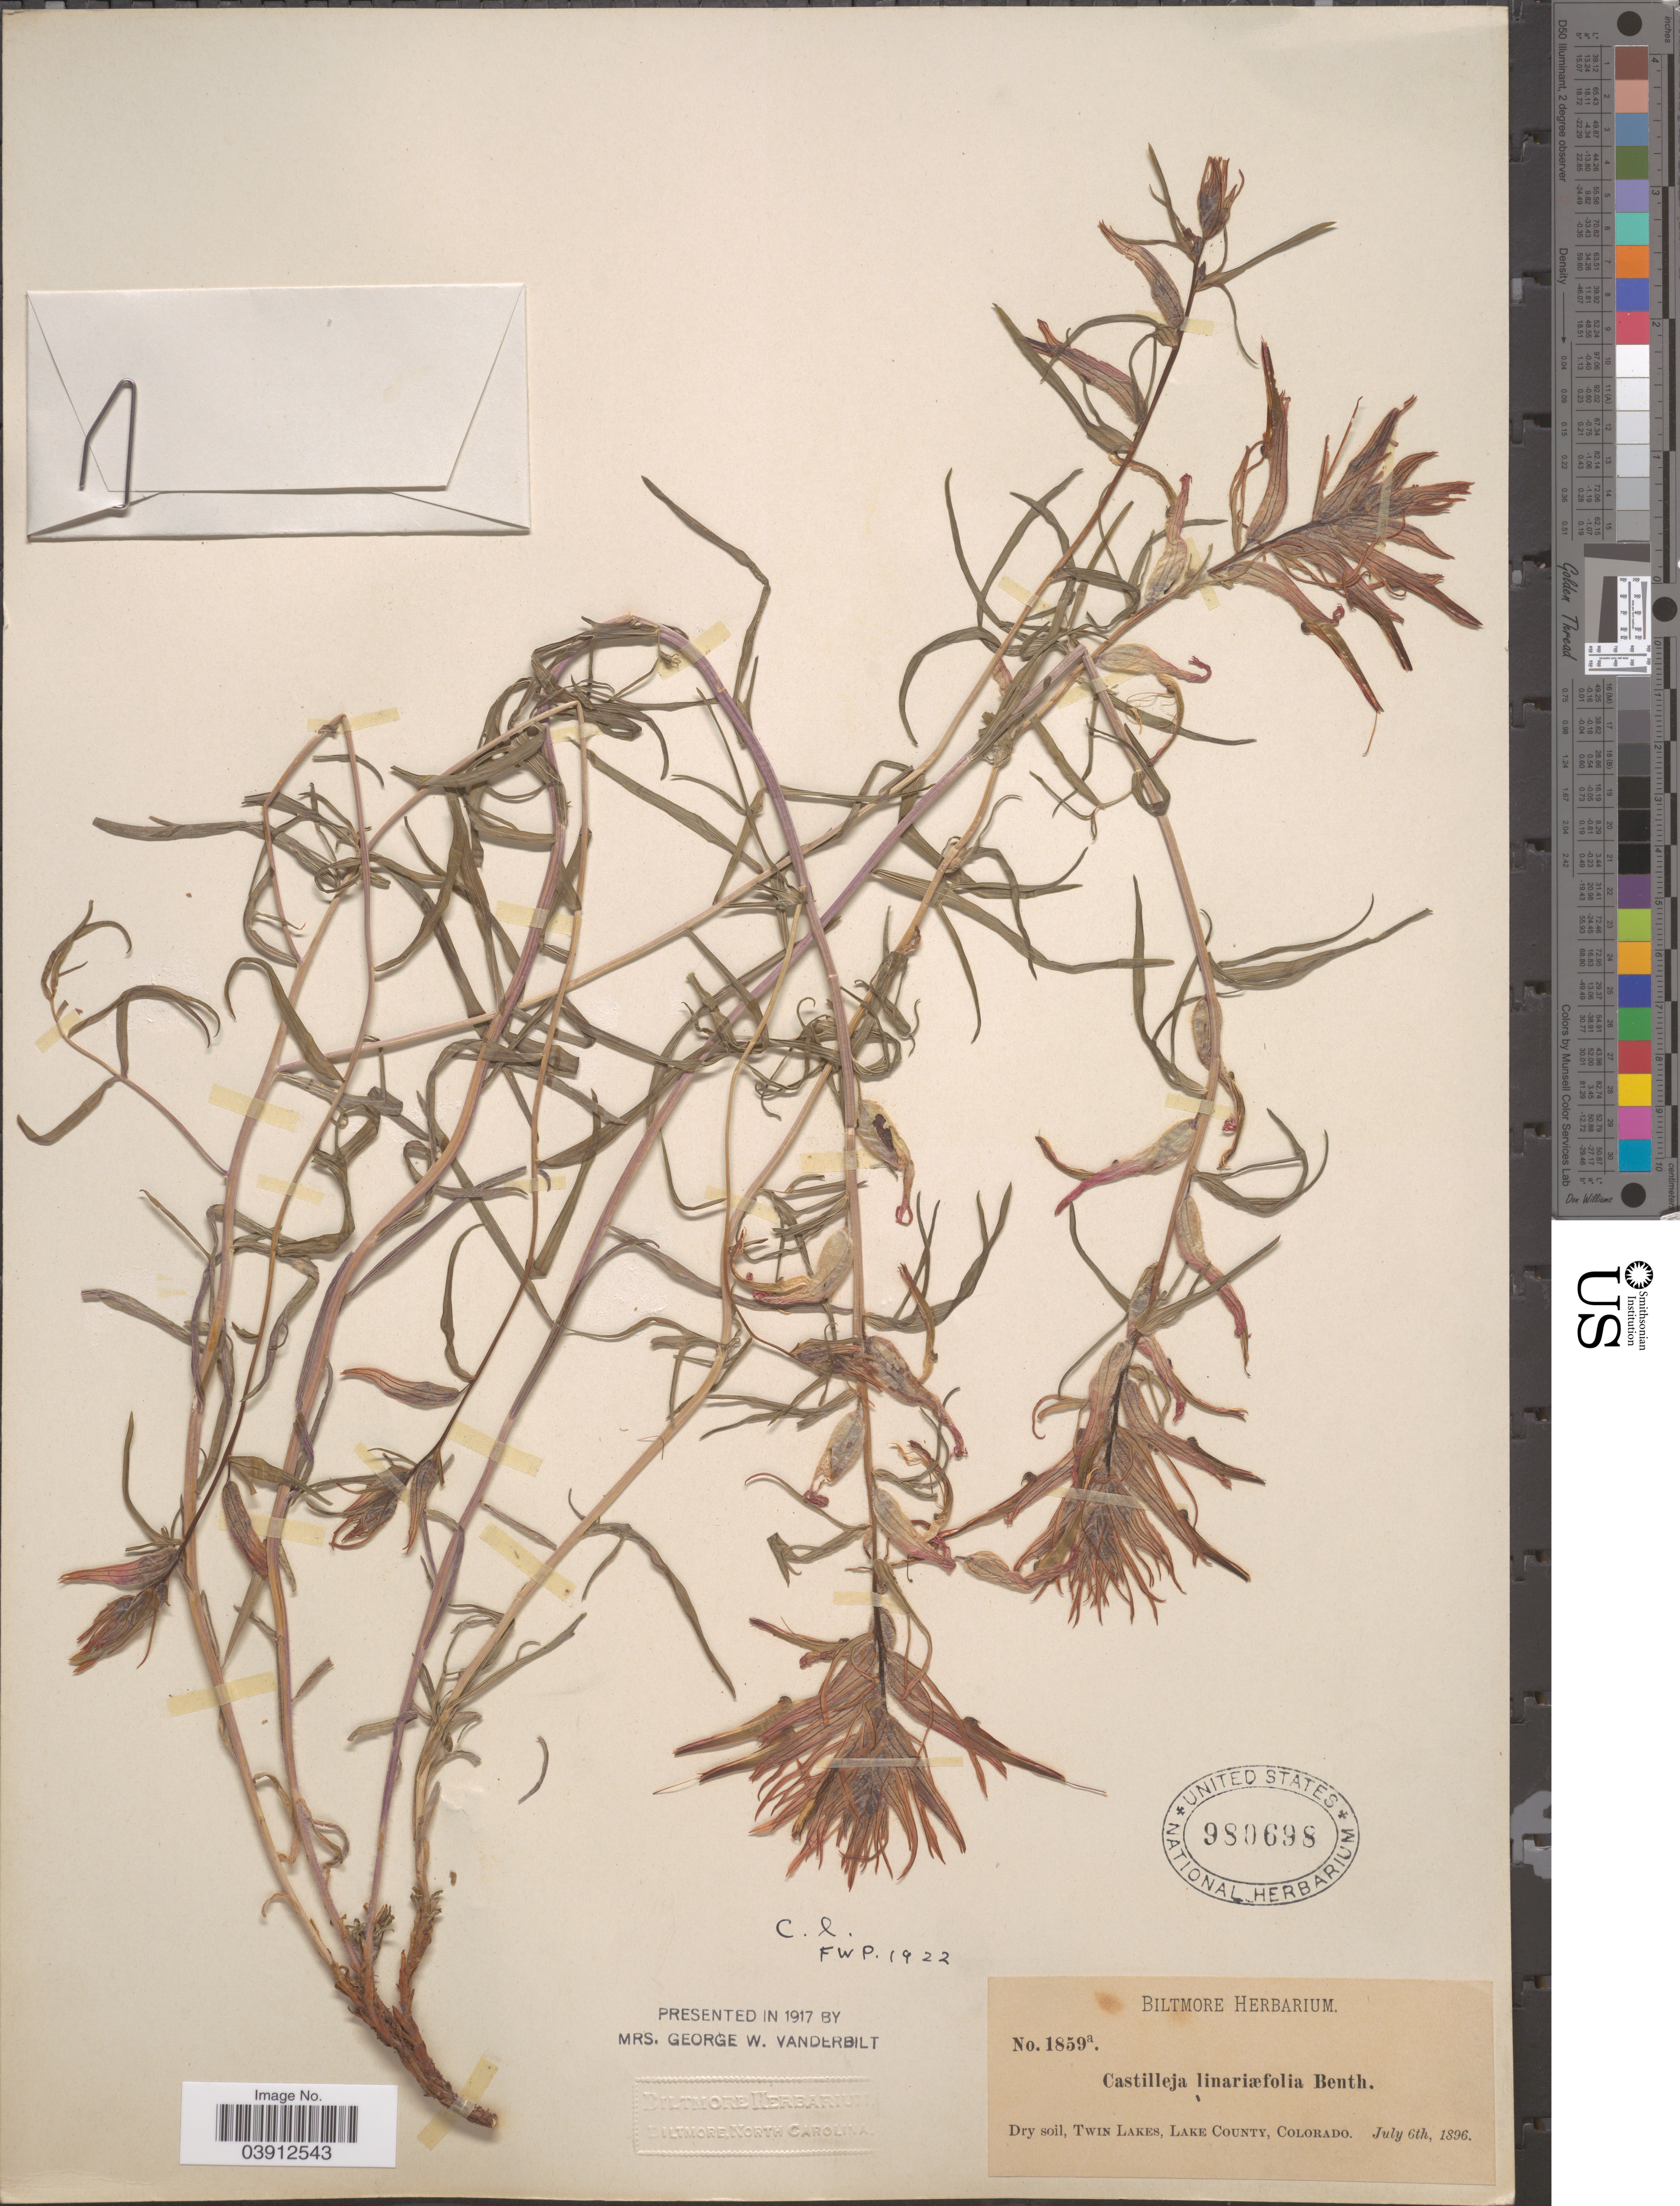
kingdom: Plantae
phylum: Tracheophyta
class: Magnoliopsida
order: Lamiales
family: Orobanchaceae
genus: Castilleja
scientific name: Castilleja linariifolia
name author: Benth.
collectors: ex herb. Biltmore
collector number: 1859a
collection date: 1896-07-06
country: United States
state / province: Colorado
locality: Twin Lakes, Lake County.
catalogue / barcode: US 980698